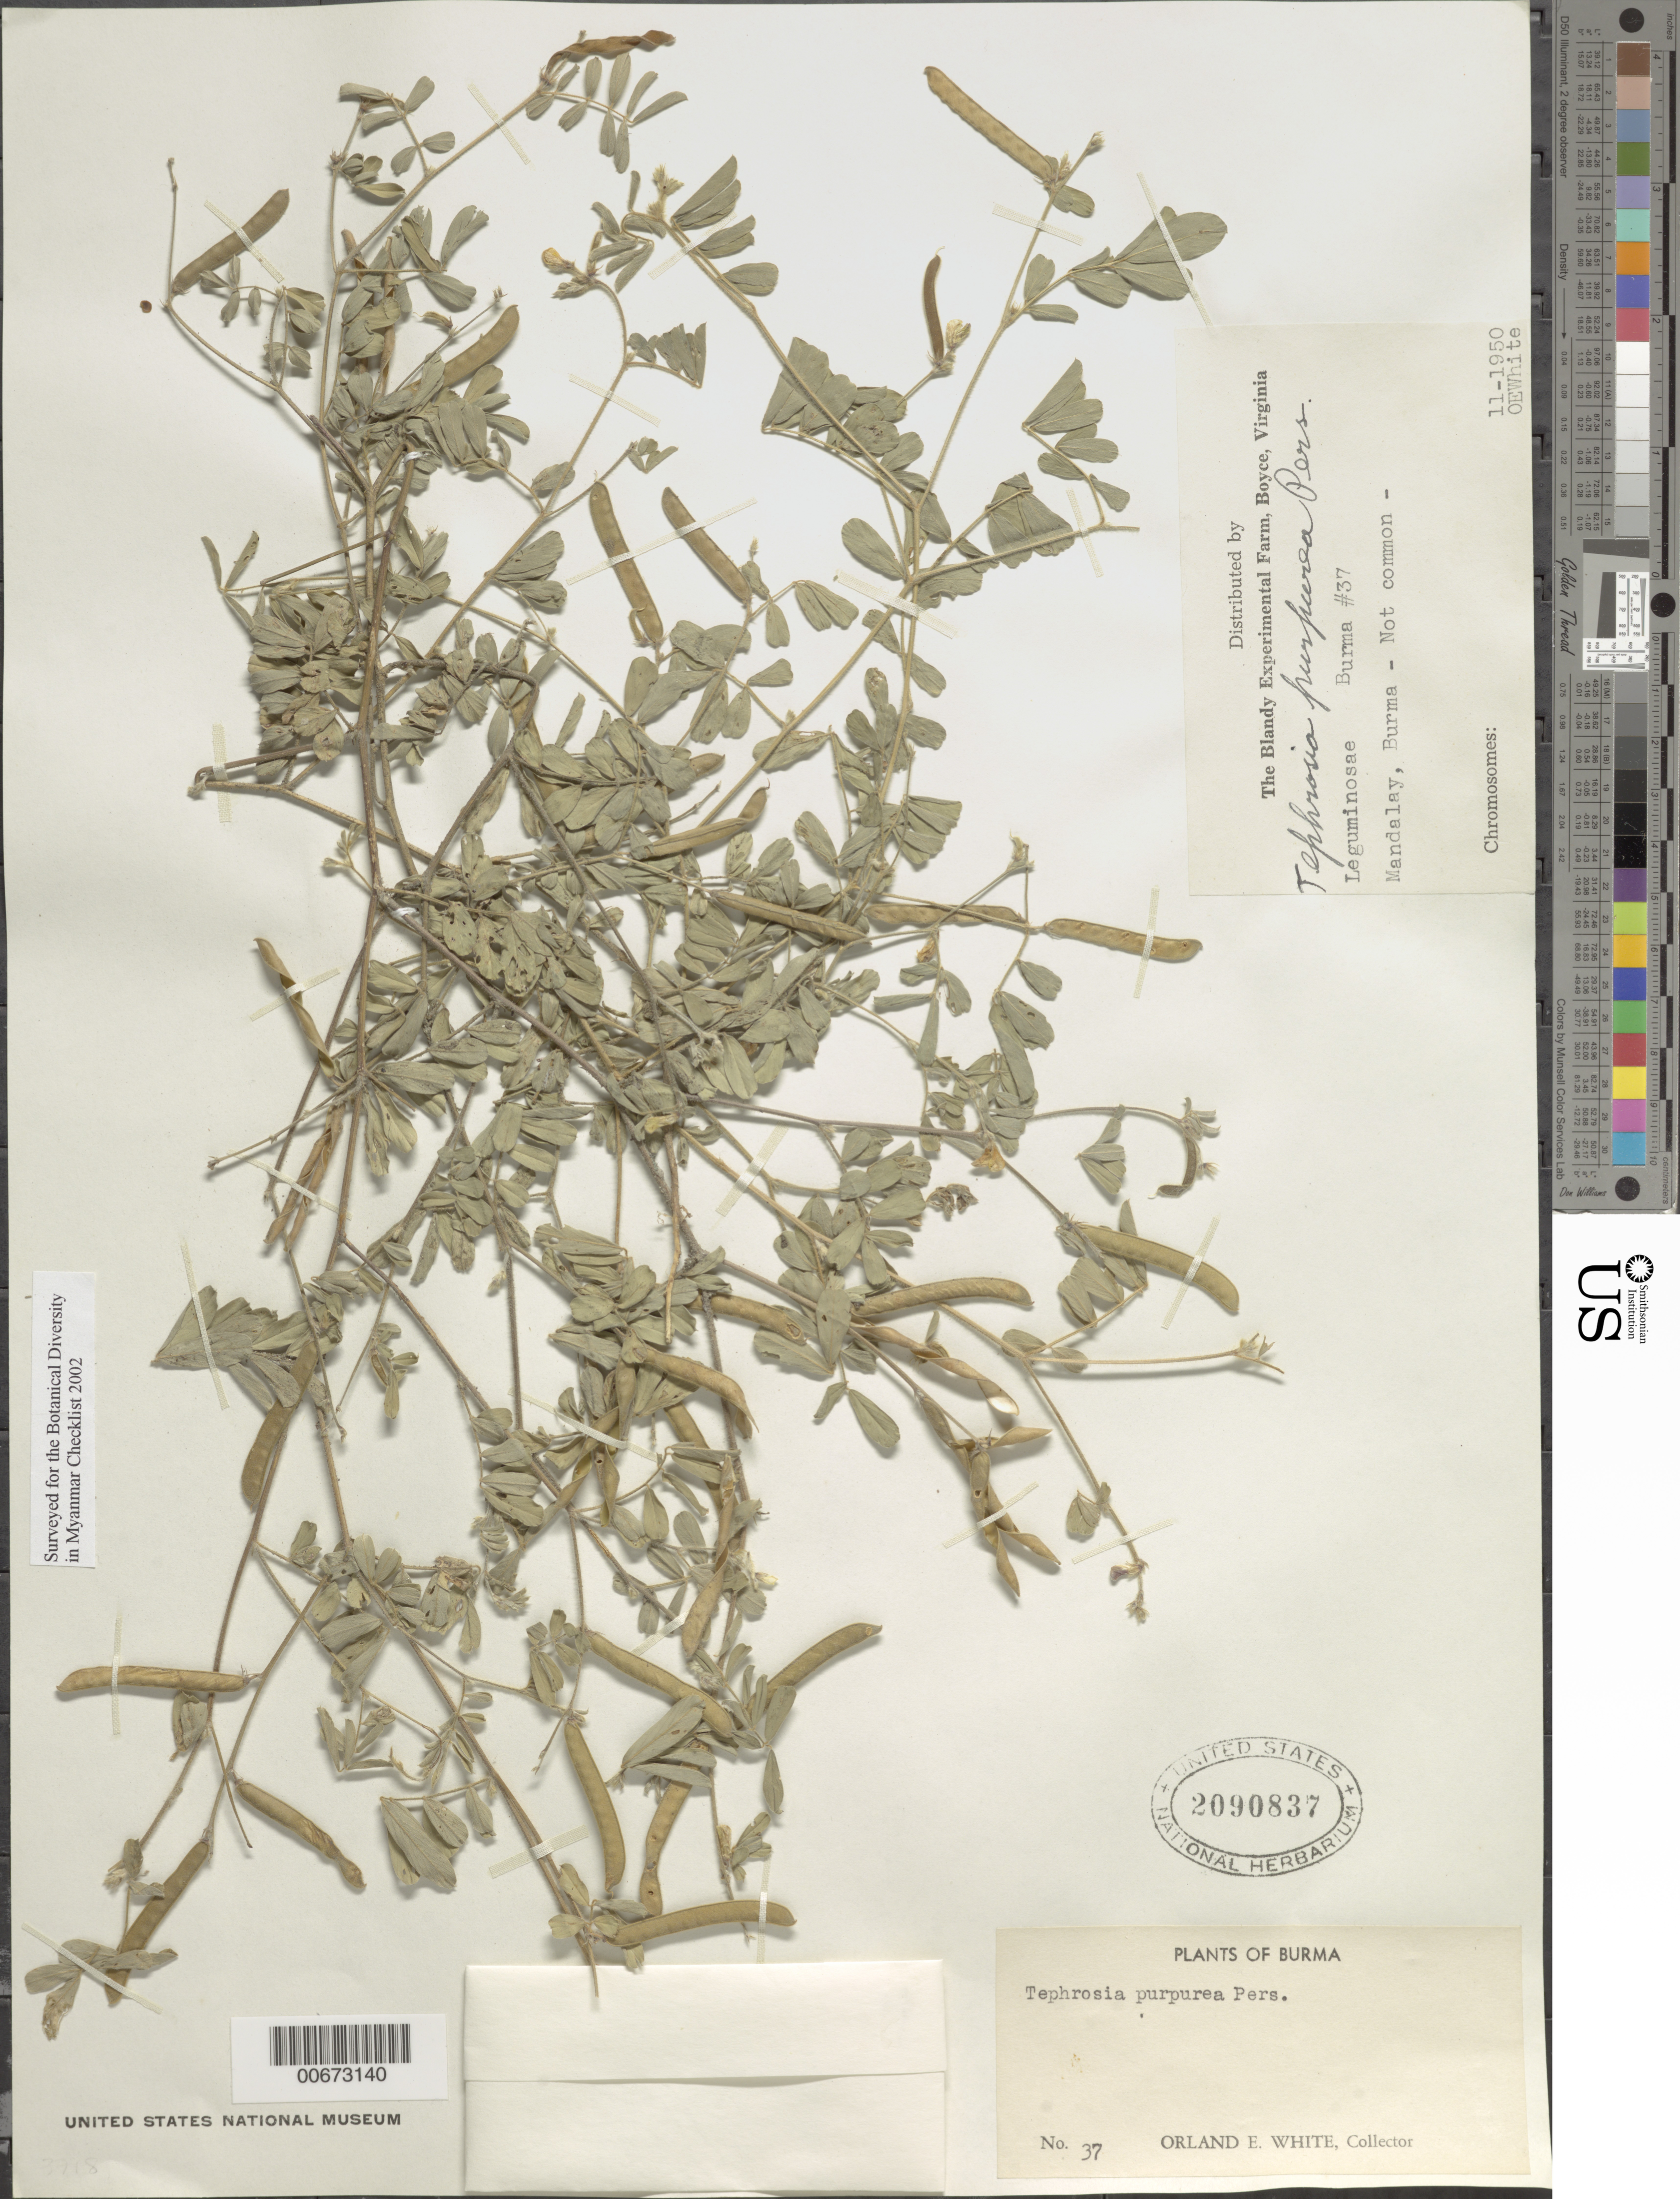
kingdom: Plantae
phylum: Tracheophyta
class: Magnoliopsida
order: Fabales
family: Fabaceae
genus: Tephrosia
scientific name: Tephrosia purpurea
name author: (L.) Pers.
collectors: O. E. White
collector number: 37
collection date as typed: Nov 1950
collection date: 1950-11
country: Myanmar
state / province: Mandalay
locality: Mandalay.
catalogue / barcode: US 2090837